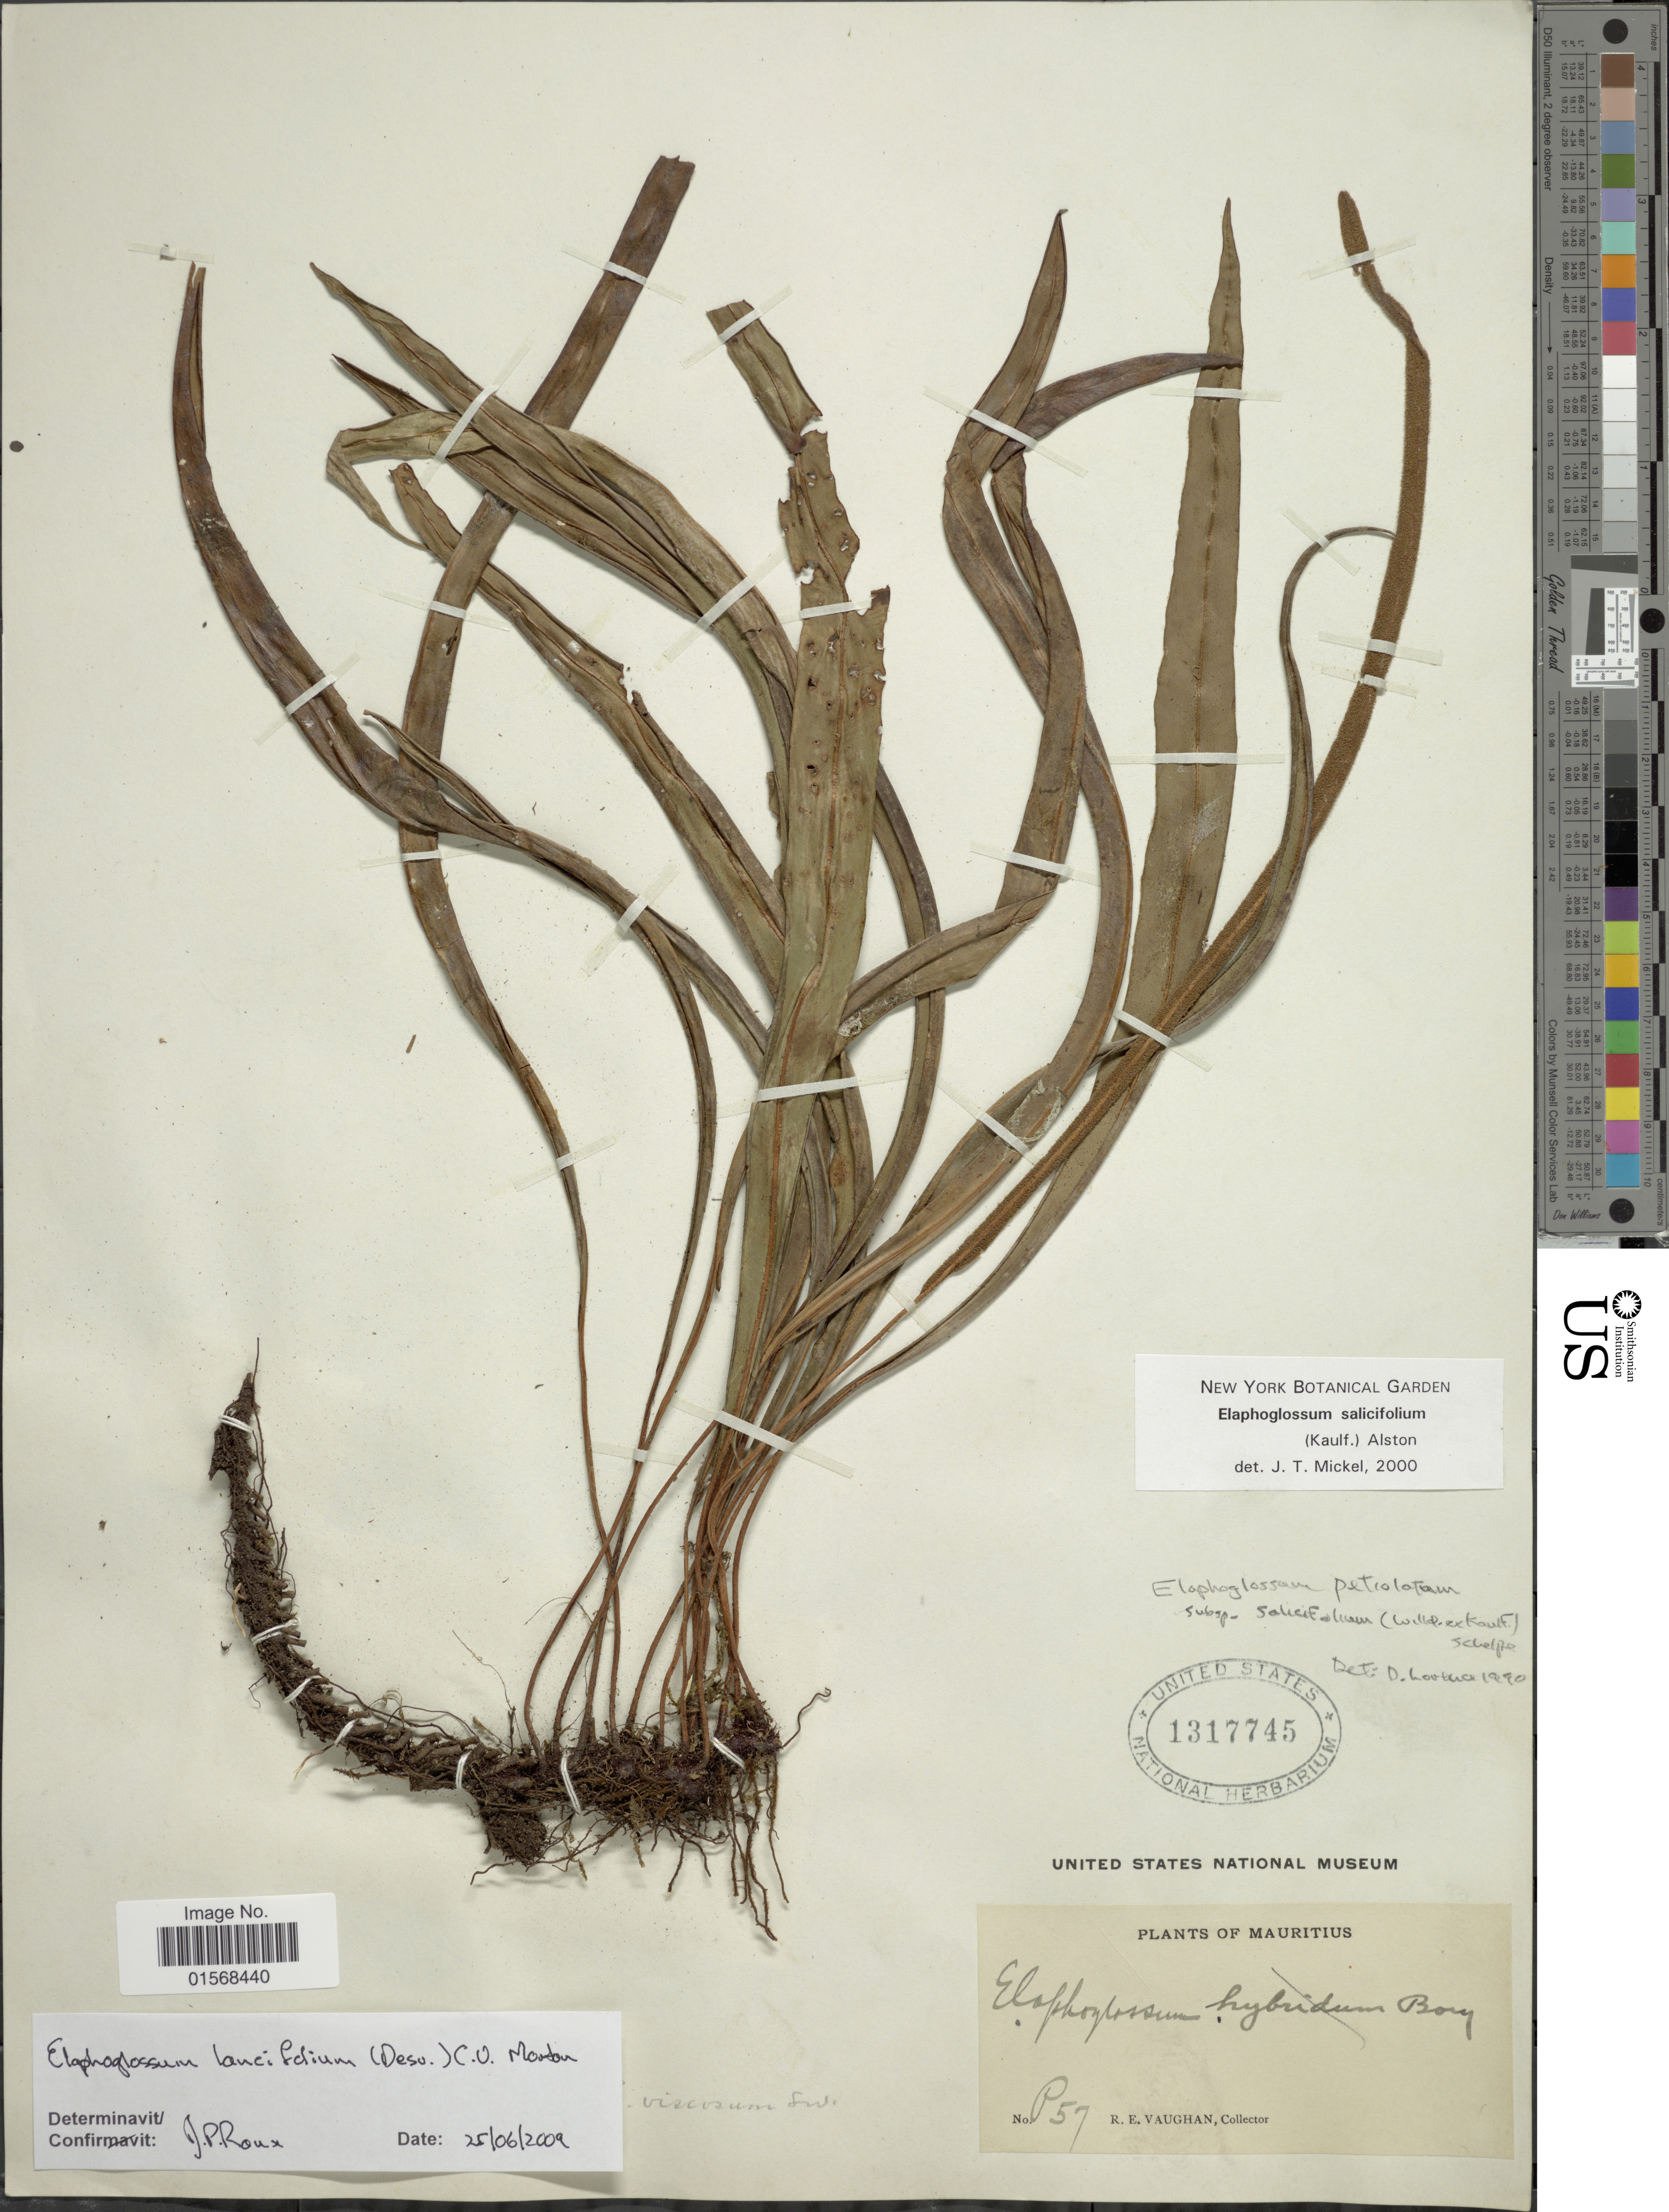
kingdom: Plantae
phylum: Tracheophyta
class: Polypodiopsida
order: Polypodiales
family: Dryopteridaceae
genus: Elaphoglossum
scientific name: Elaphoglossum laucifolium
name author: (Desv.) C.V. Morton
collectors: R. Vaughan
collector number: P57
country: Mauritius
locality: Mauritius.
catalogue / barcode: US 1317745